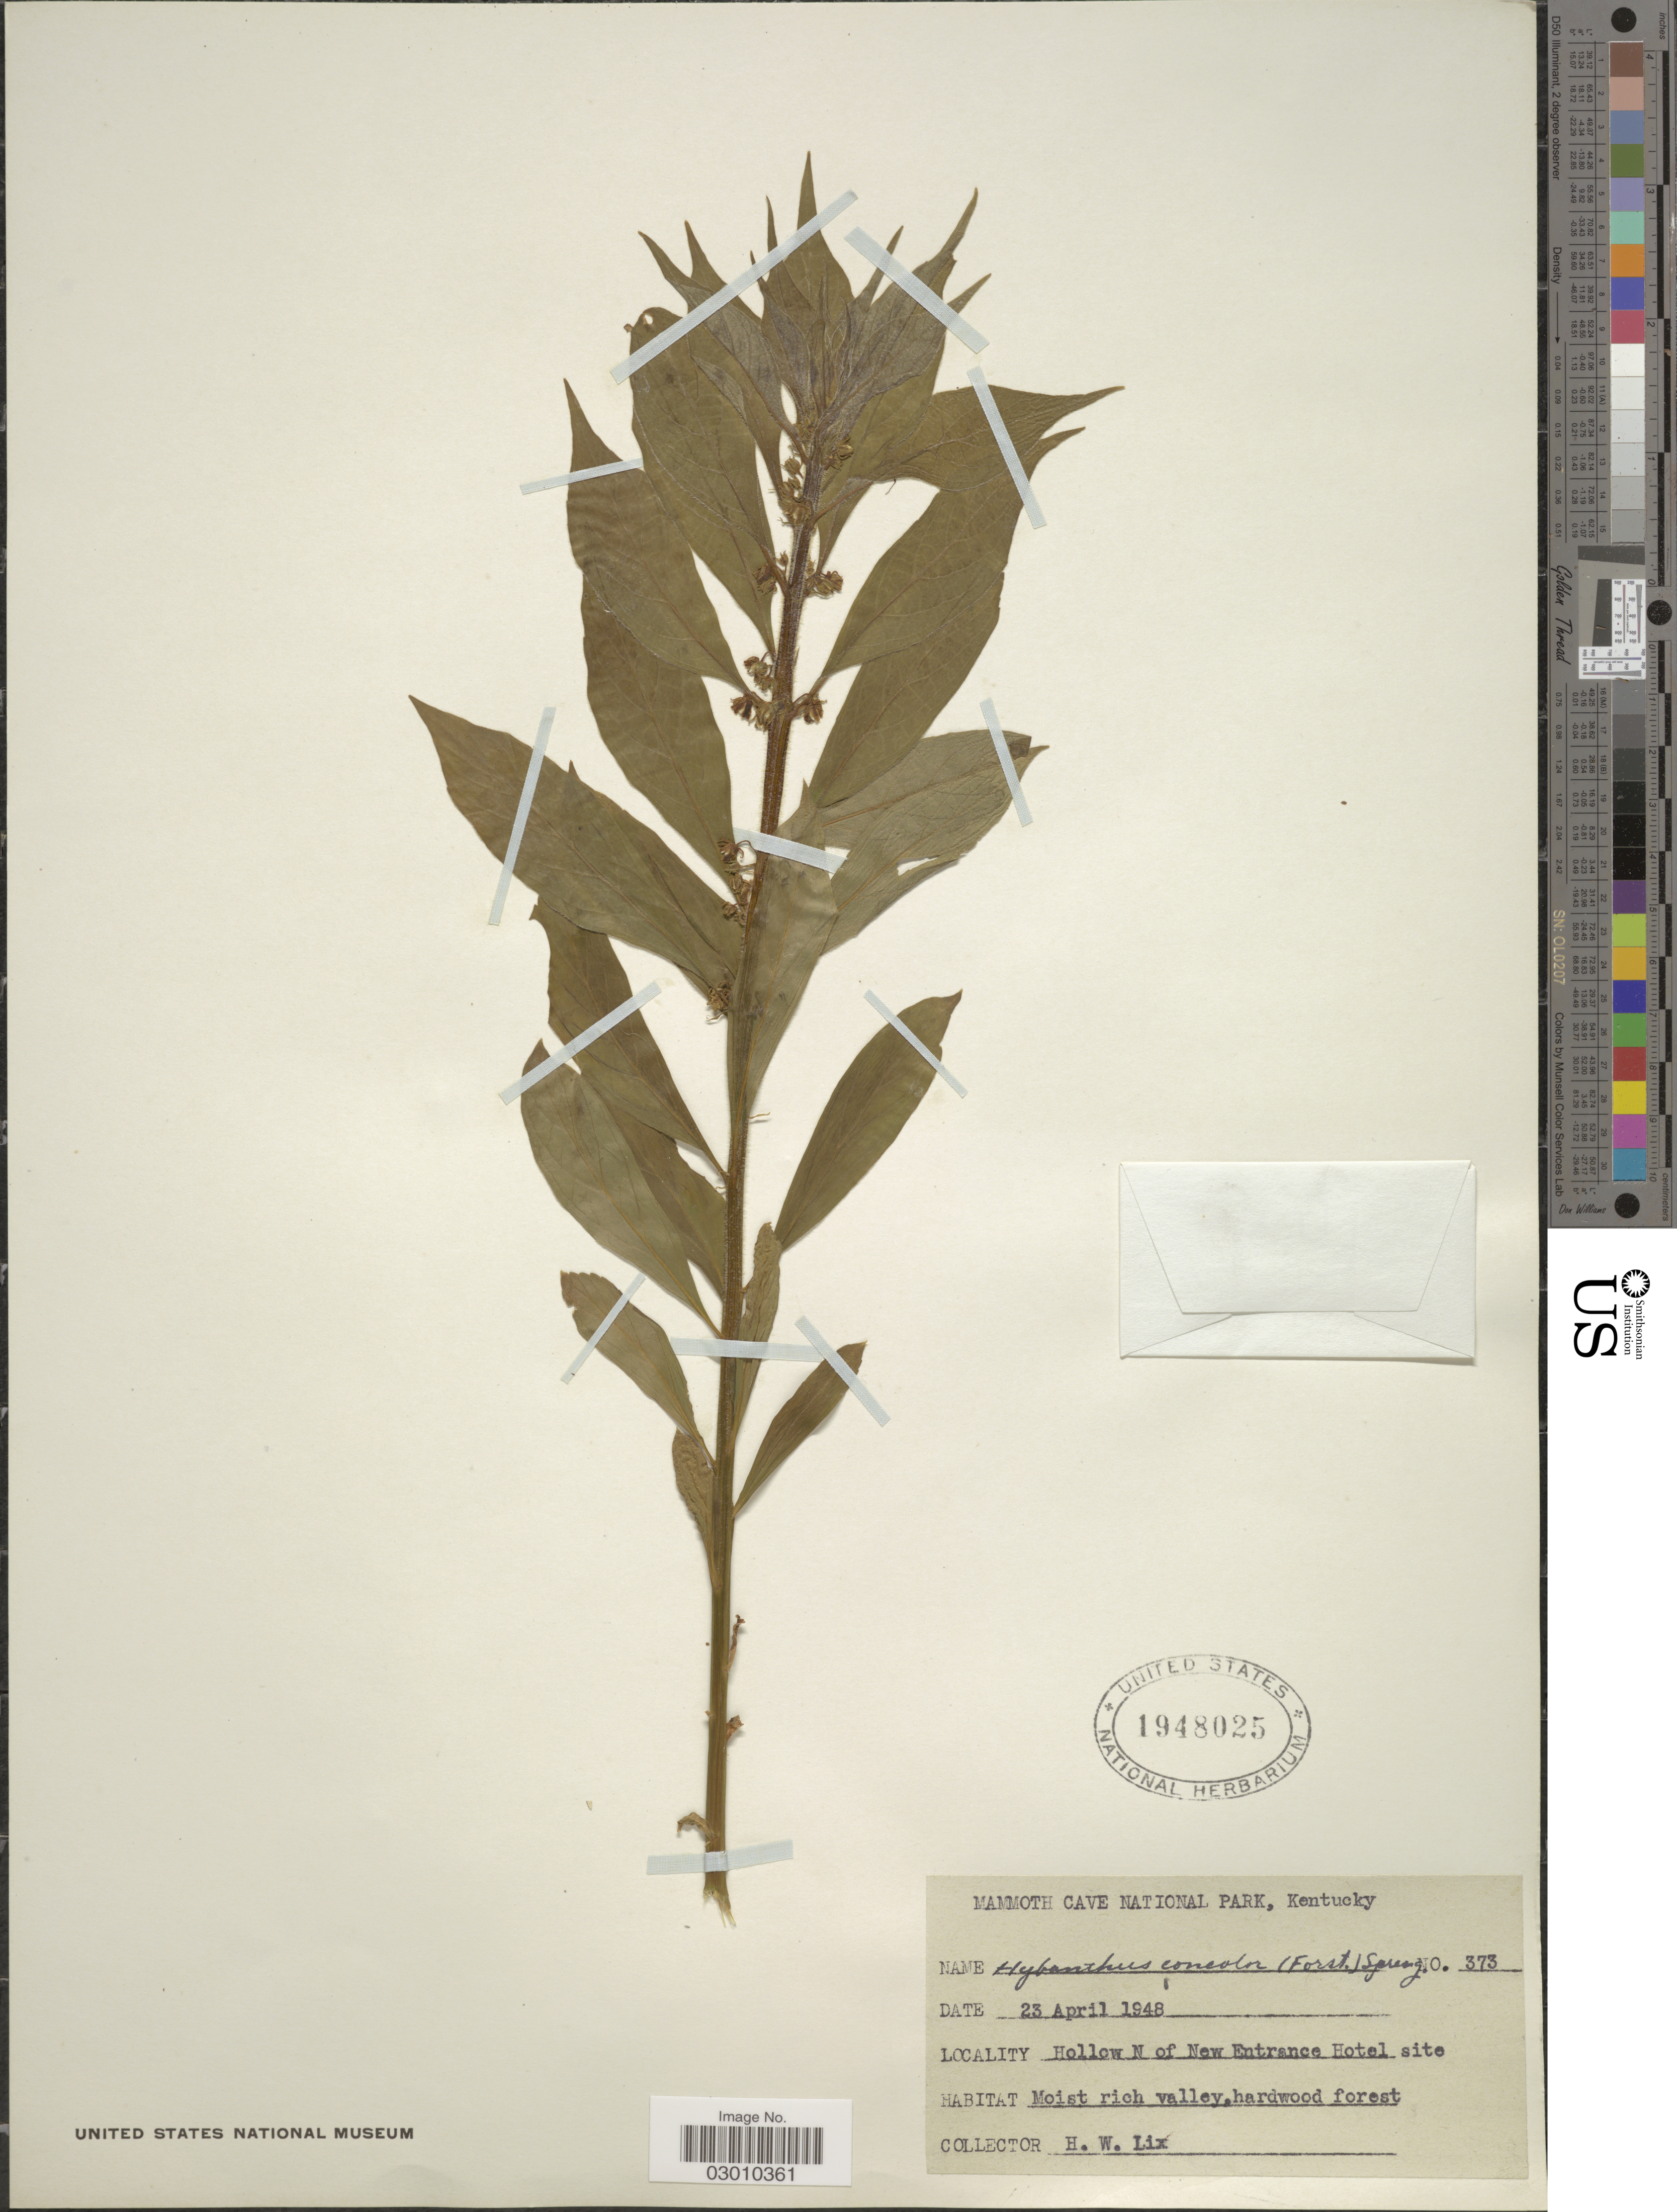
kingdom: Plantae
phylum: Tracheophyta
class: Magnoliopsida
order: Malpighiales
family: Violaceae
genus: Cubelium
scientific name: Cubelium concolor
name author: (T.F. Forst.) Raf. ex Britton & A. Br.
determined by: Strong, Mark T., (BOT), Smithsonian Institution - National Museum of Natural History (UNITED STATES)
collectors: H. W. Lix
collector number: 373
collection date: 1948-04-23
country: United States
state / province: Kentucky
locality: Mammoth Cave National Park. Hollow N of New Entrance Hotel site.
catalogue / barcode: US 1948025